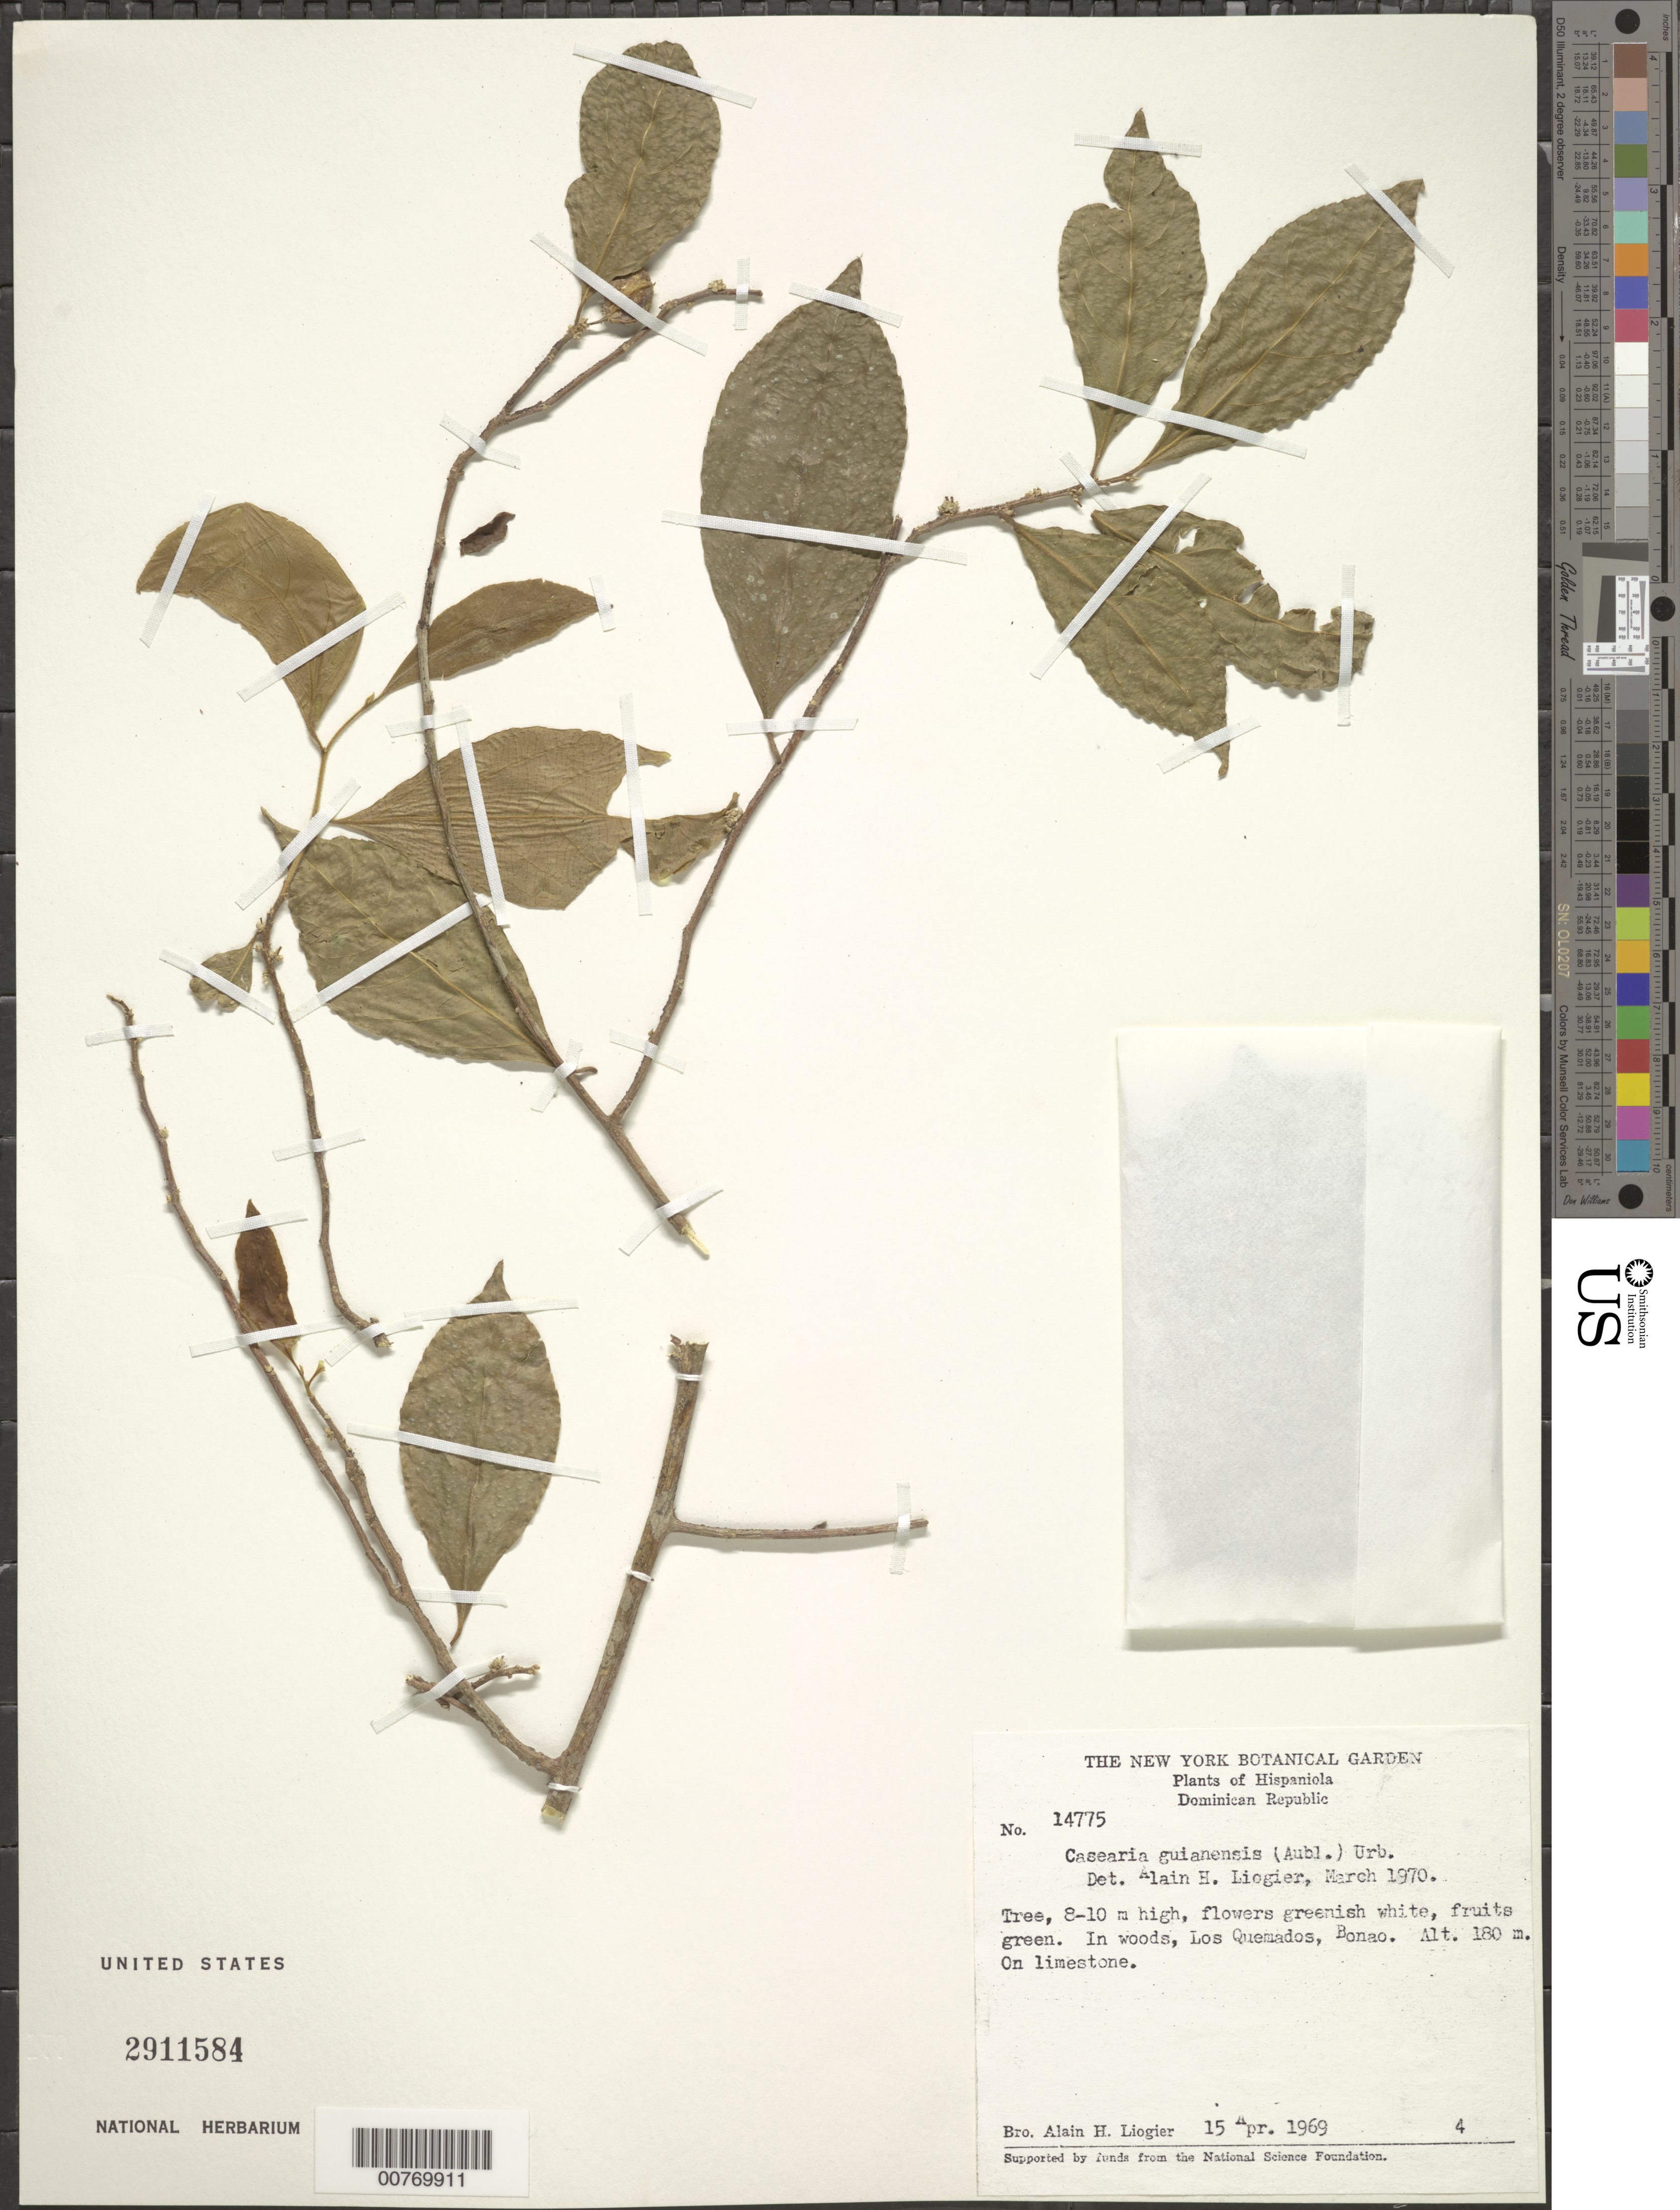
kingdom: Plantae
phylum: Tracheophyta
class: Magnoliopsida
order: Malpighiales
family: Salicaceae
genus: Casearia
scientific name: Casearia guianensis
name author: (Aubl.) Urb.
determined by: Liogier, Alain H.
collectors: A. H. Liogier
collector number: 14775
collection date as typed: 15 Apr 1969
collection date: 1969-04-15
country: Dominican Republic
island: Hispaniola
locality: Los Quemados, Bonao.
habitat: In woods, on limestone.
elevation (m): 180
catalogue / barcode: US 2911584